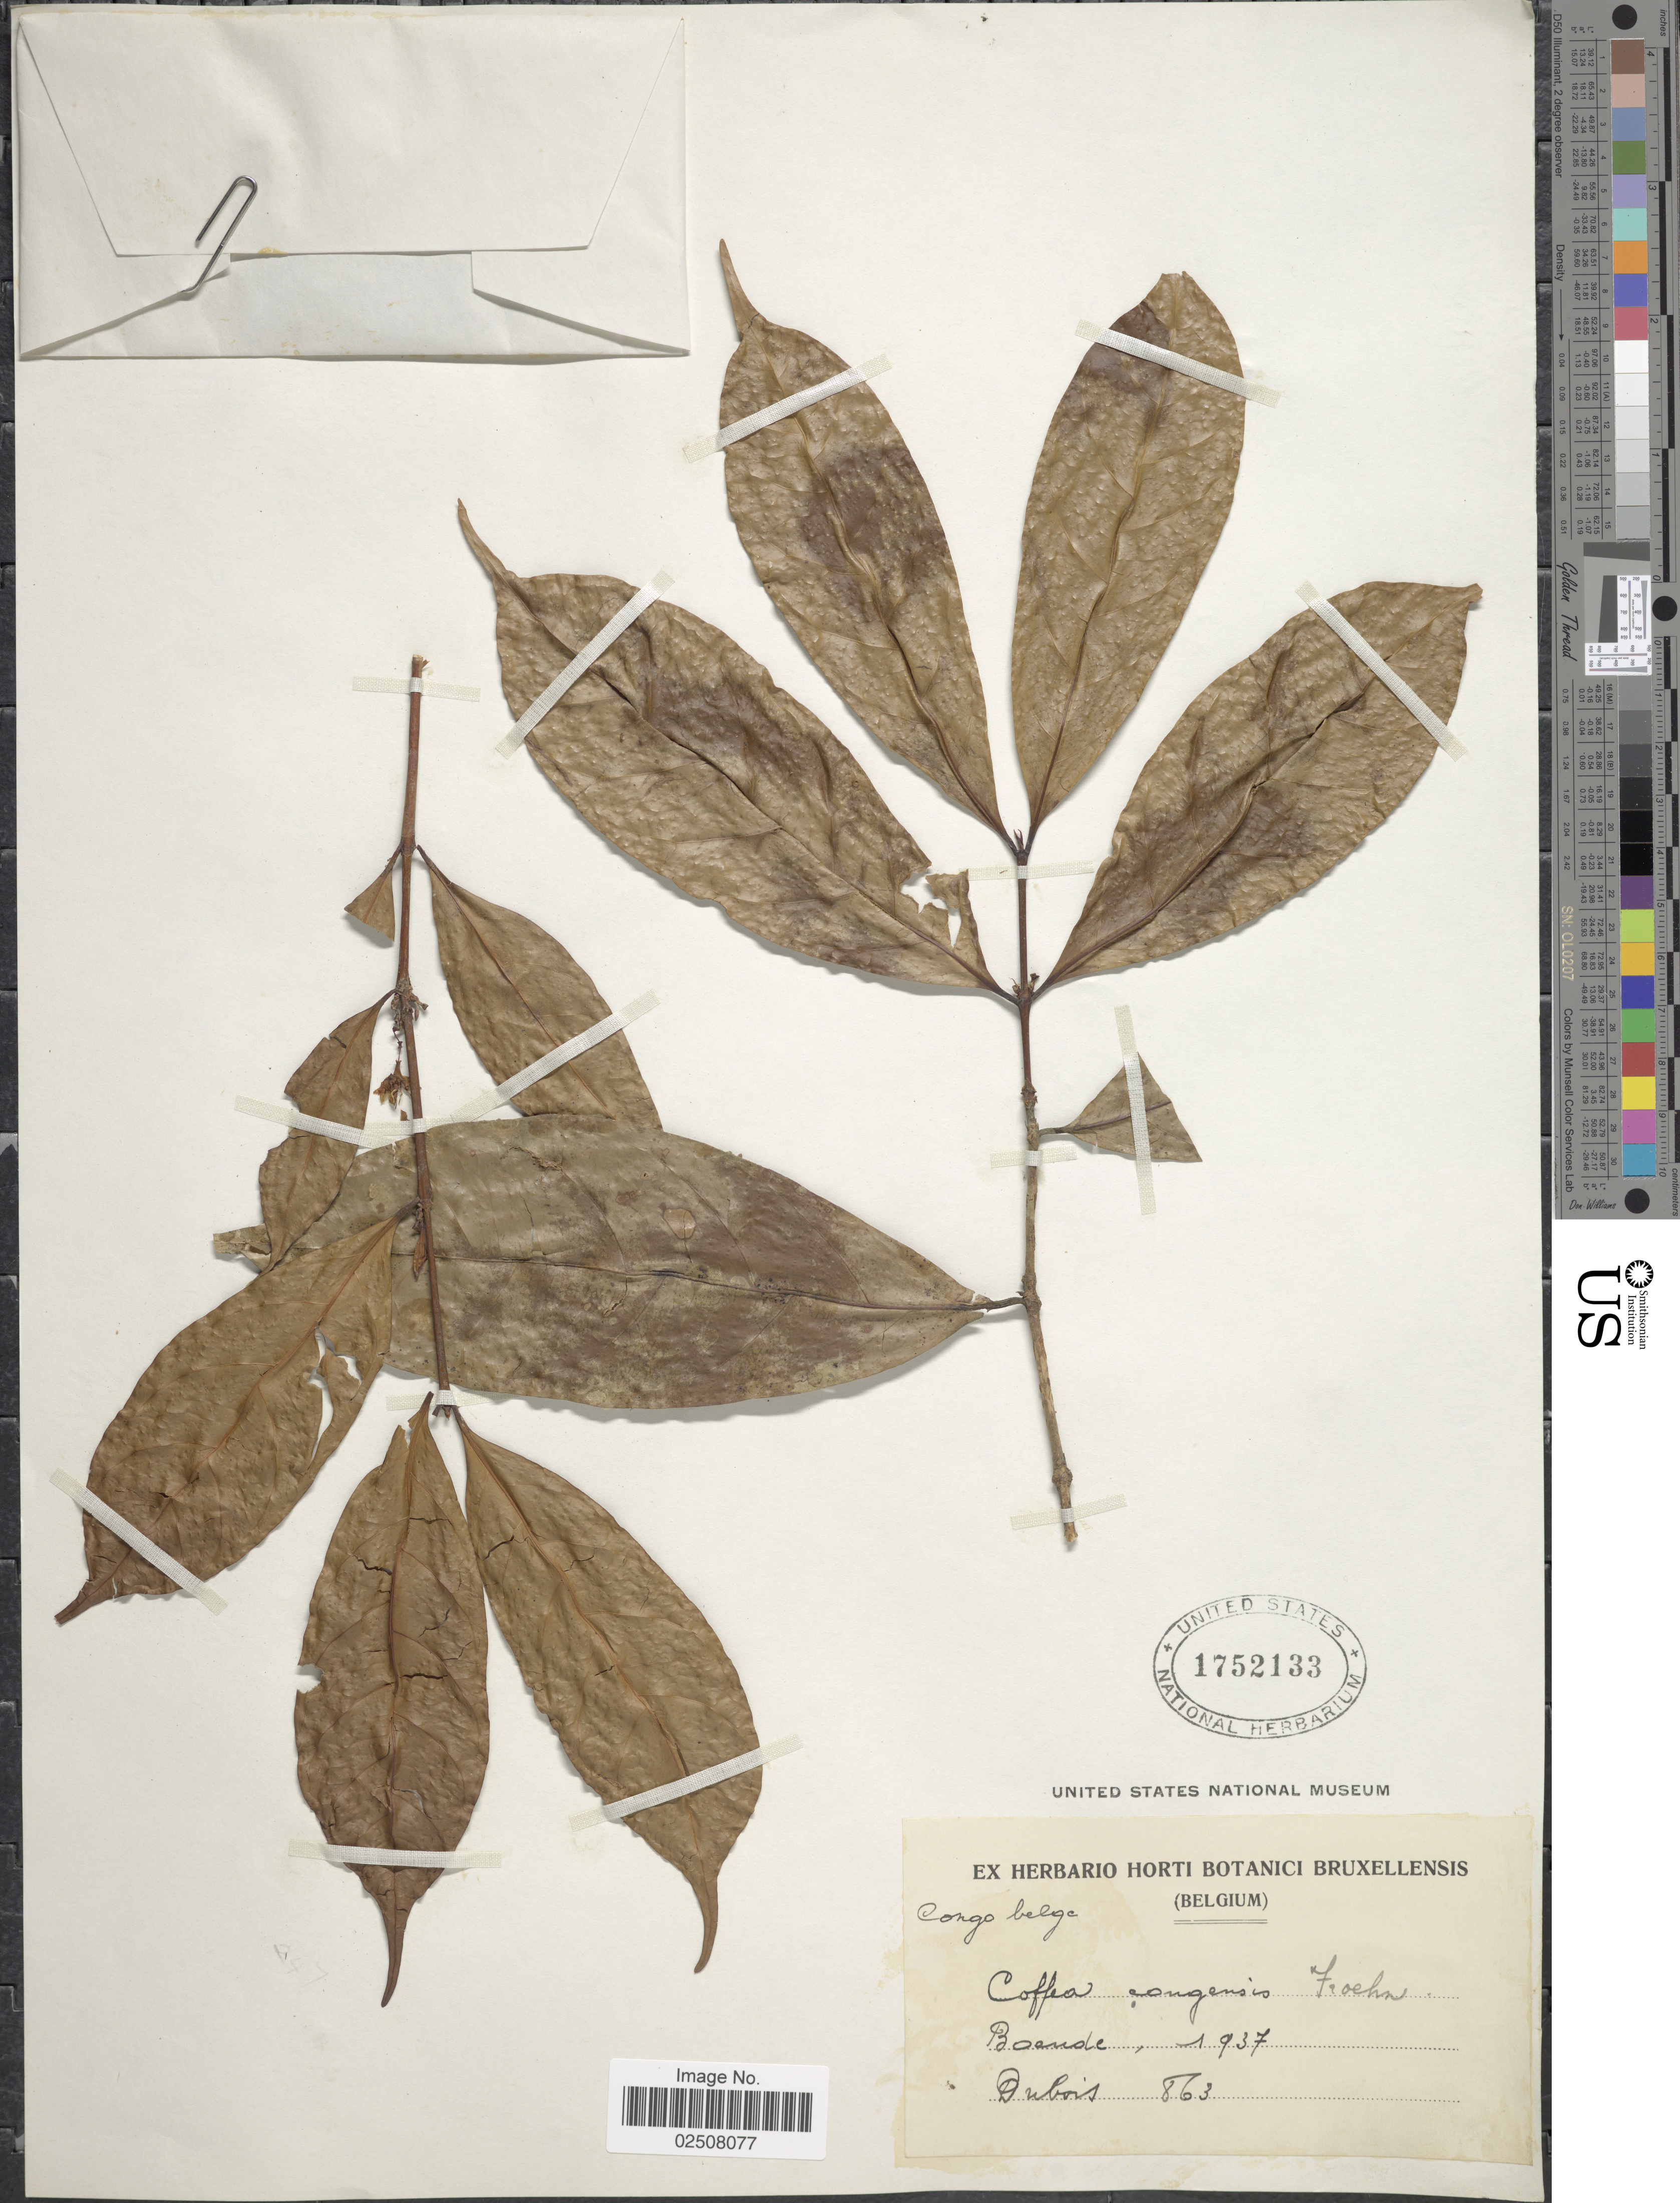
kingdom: Plantae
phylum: Tracheophyta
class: Magnoliopsida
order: Gentianales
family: Rubiaceae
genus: Coffea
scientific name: Coffea congensis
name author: A. Froehner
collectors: -. Dubois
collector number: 863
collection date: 1937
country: Congo, Democratic Republic of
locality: Congo Belge, Boende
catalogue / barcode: US 1752133